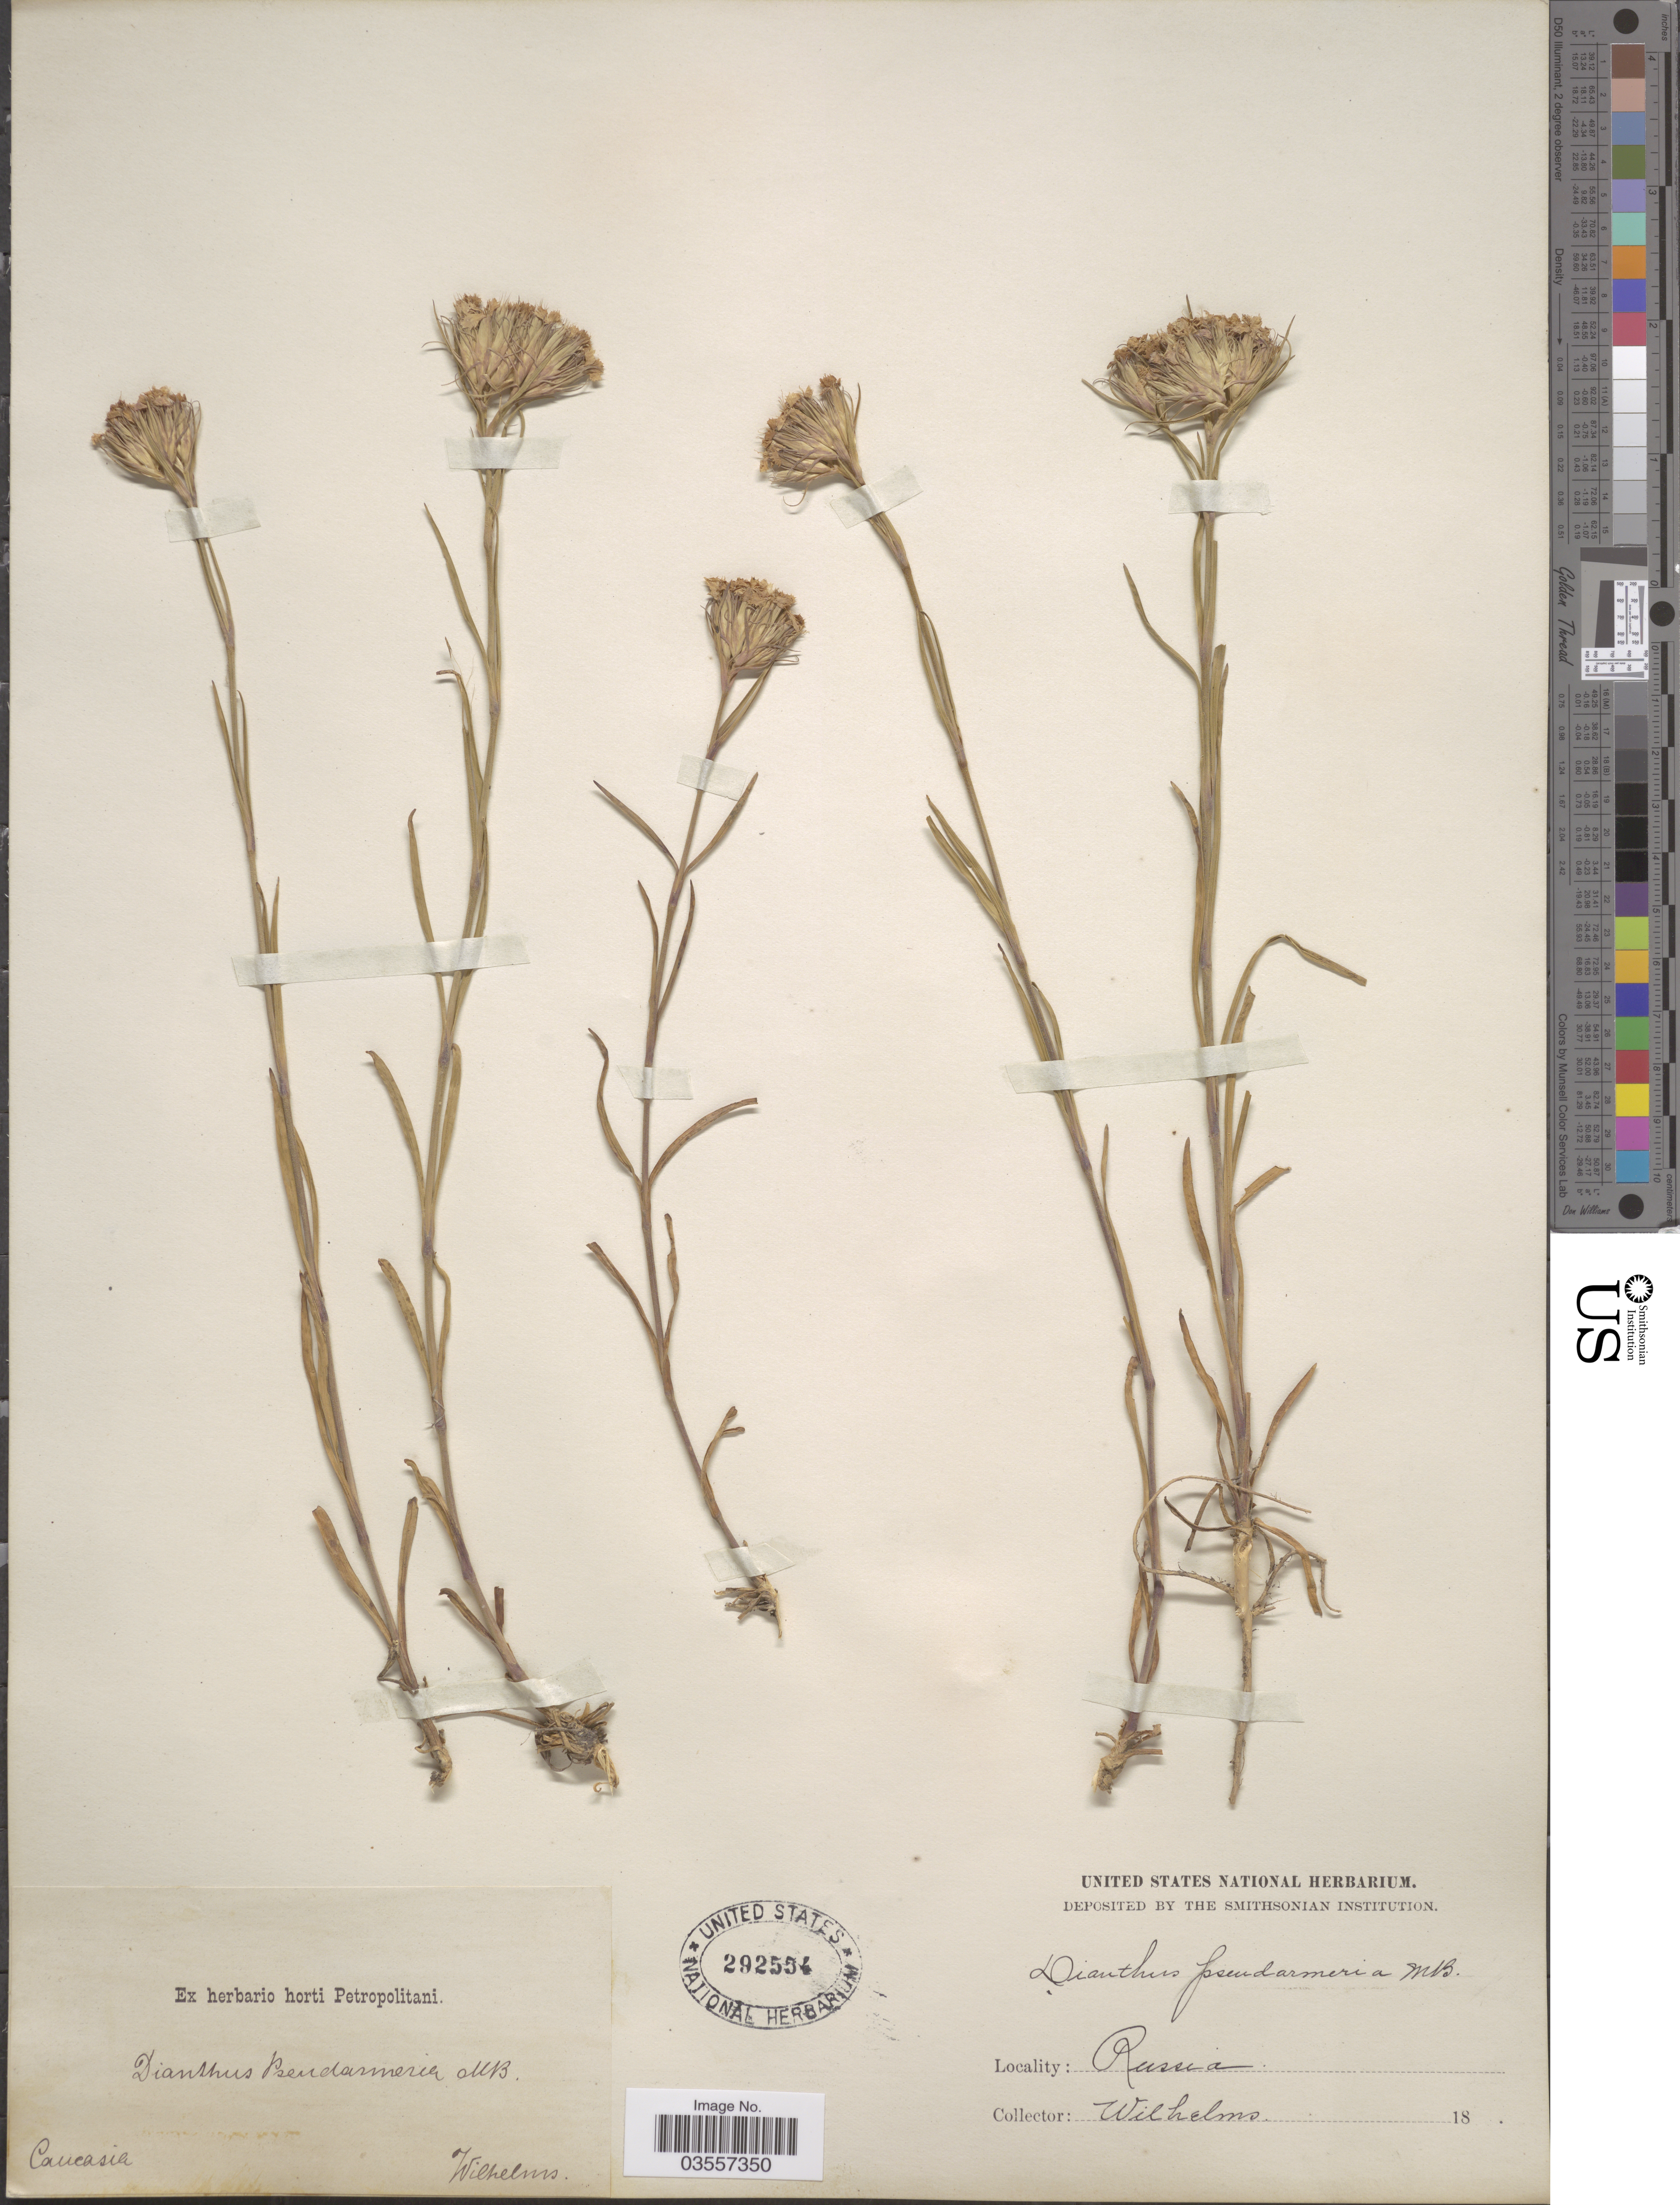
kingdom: Plantae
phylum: Tracheophyta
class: Magnoliopsida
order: Caryophyllales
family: Caryophyllaceae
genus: Dianthus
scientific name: Dianthus pseudarmeria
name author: M. Bieb.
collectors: C. Wilhelms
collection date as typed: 18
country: Russian Federation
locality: Caucasia. Russia.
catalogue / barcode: US 292554